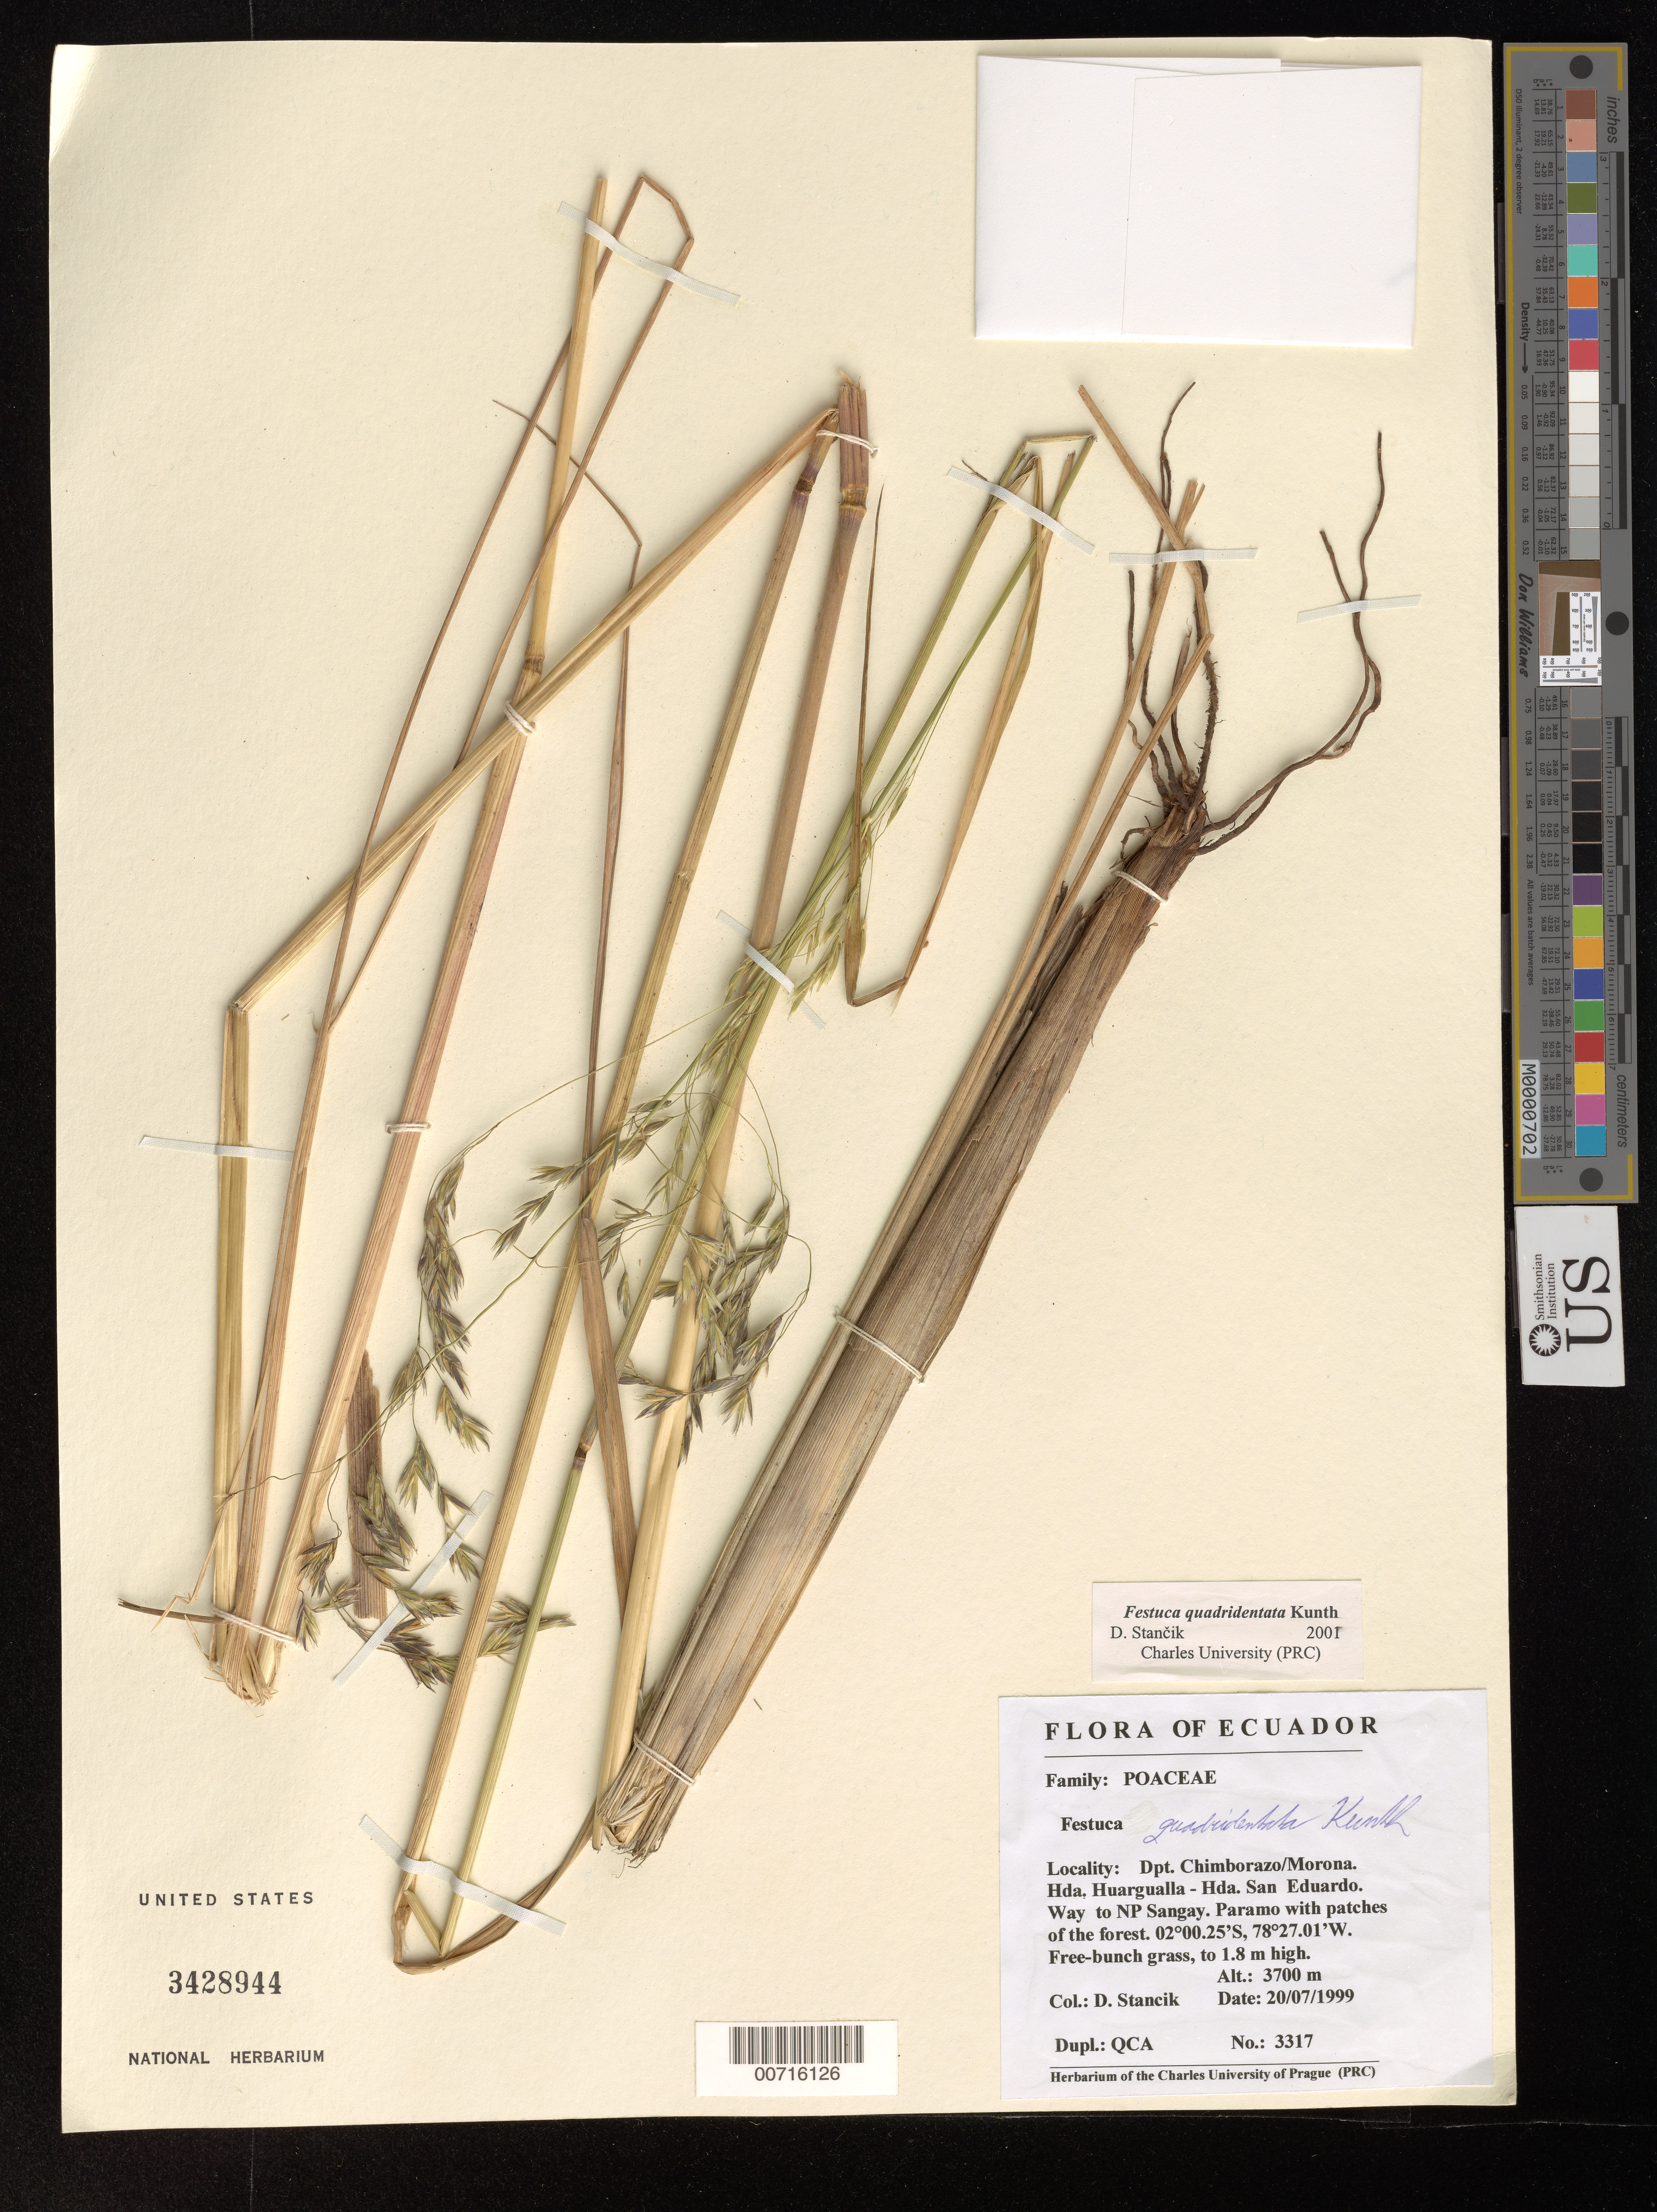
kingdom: Plantae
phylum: Tracheophyta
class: Liliopsida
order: Poales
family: Poaceae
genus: Festuca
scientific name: Festuca quadridentata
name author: Kunth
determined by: Stancik, D.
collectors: D. Stancik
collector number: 3317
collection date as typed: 20 Jul 1999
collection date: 1999-07-20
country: Ecuador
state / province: Chimborazo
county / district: Huargualla/San Eduardo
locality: Road to NP Sangay. Paramo with patches of the forest.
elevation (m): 3700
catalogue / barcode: US 3428944